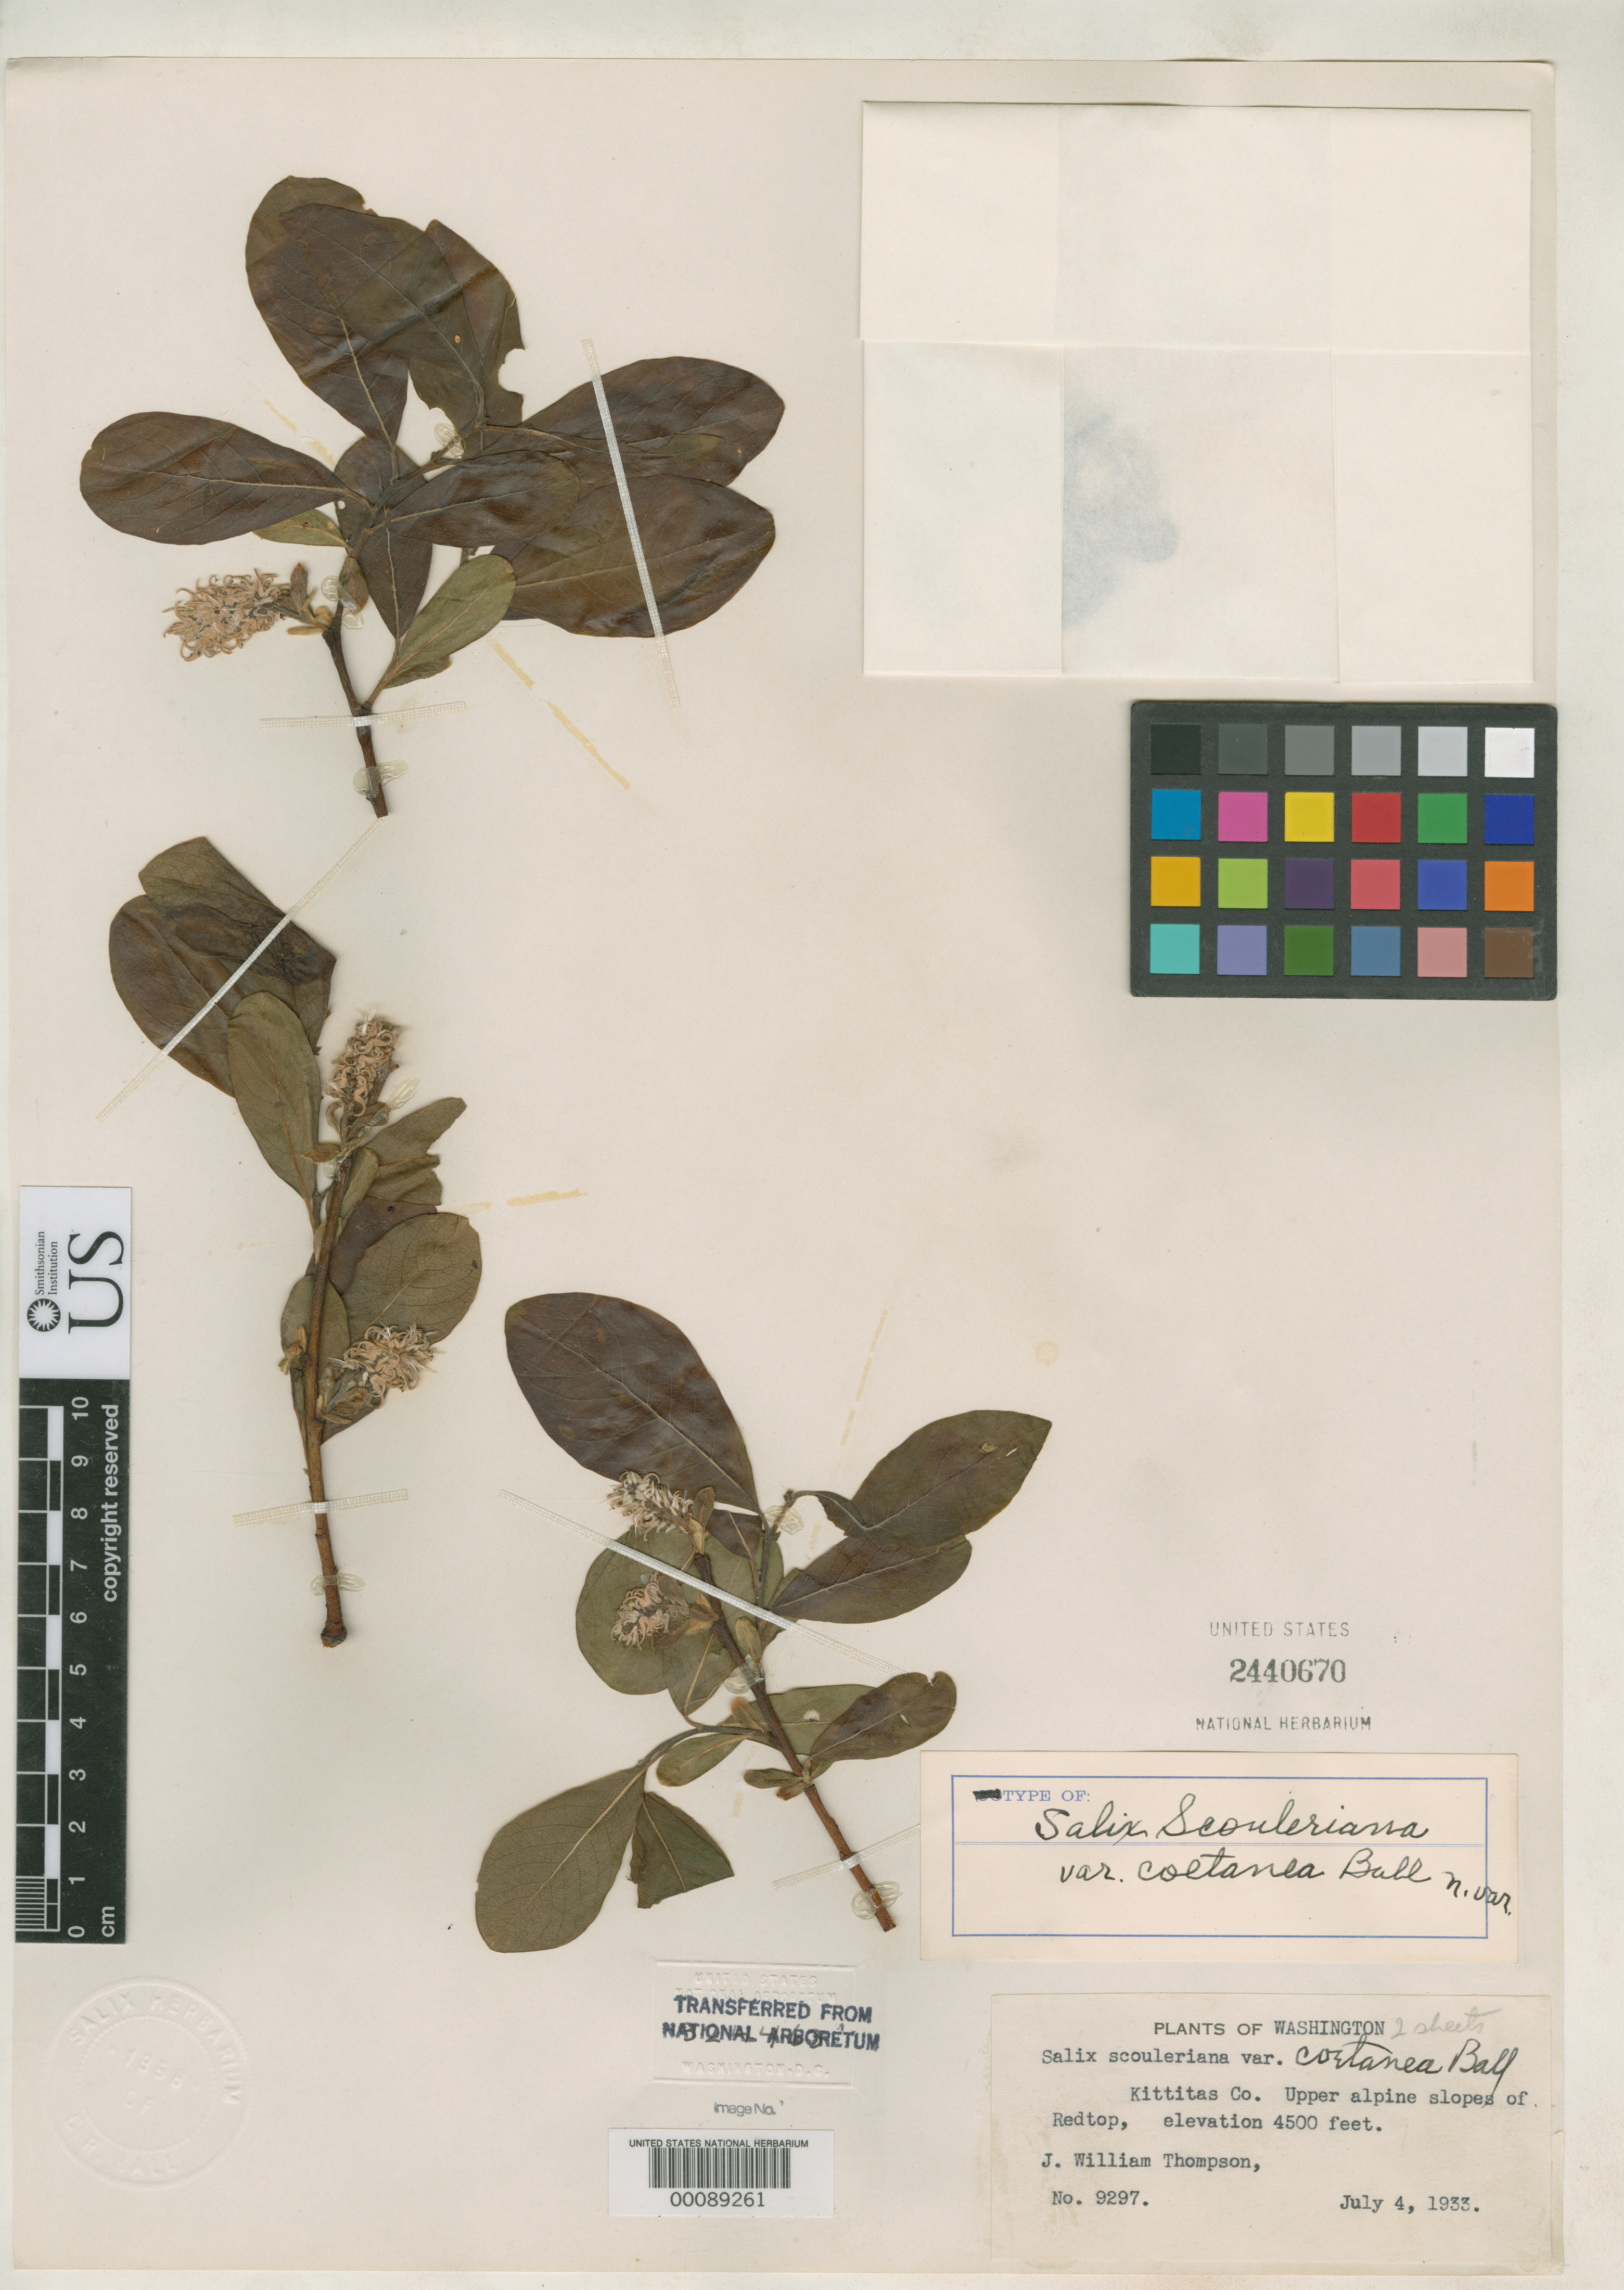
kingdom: Plantae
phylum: Tracheophyta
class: Magnoliopsida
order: Malpighiales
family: Salicaceae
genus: Salix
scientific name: Salix scouleriana var. coetanea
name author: C.R. Ball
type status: Syntype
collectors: J. W. Thompson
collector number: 9297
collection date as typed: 04 Jul 1933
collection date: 1933-07-04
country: United States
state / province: Washington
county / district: Kittitas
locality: Upper alpine slopes of Redtop.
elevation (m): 1372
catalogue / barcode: US 2440670